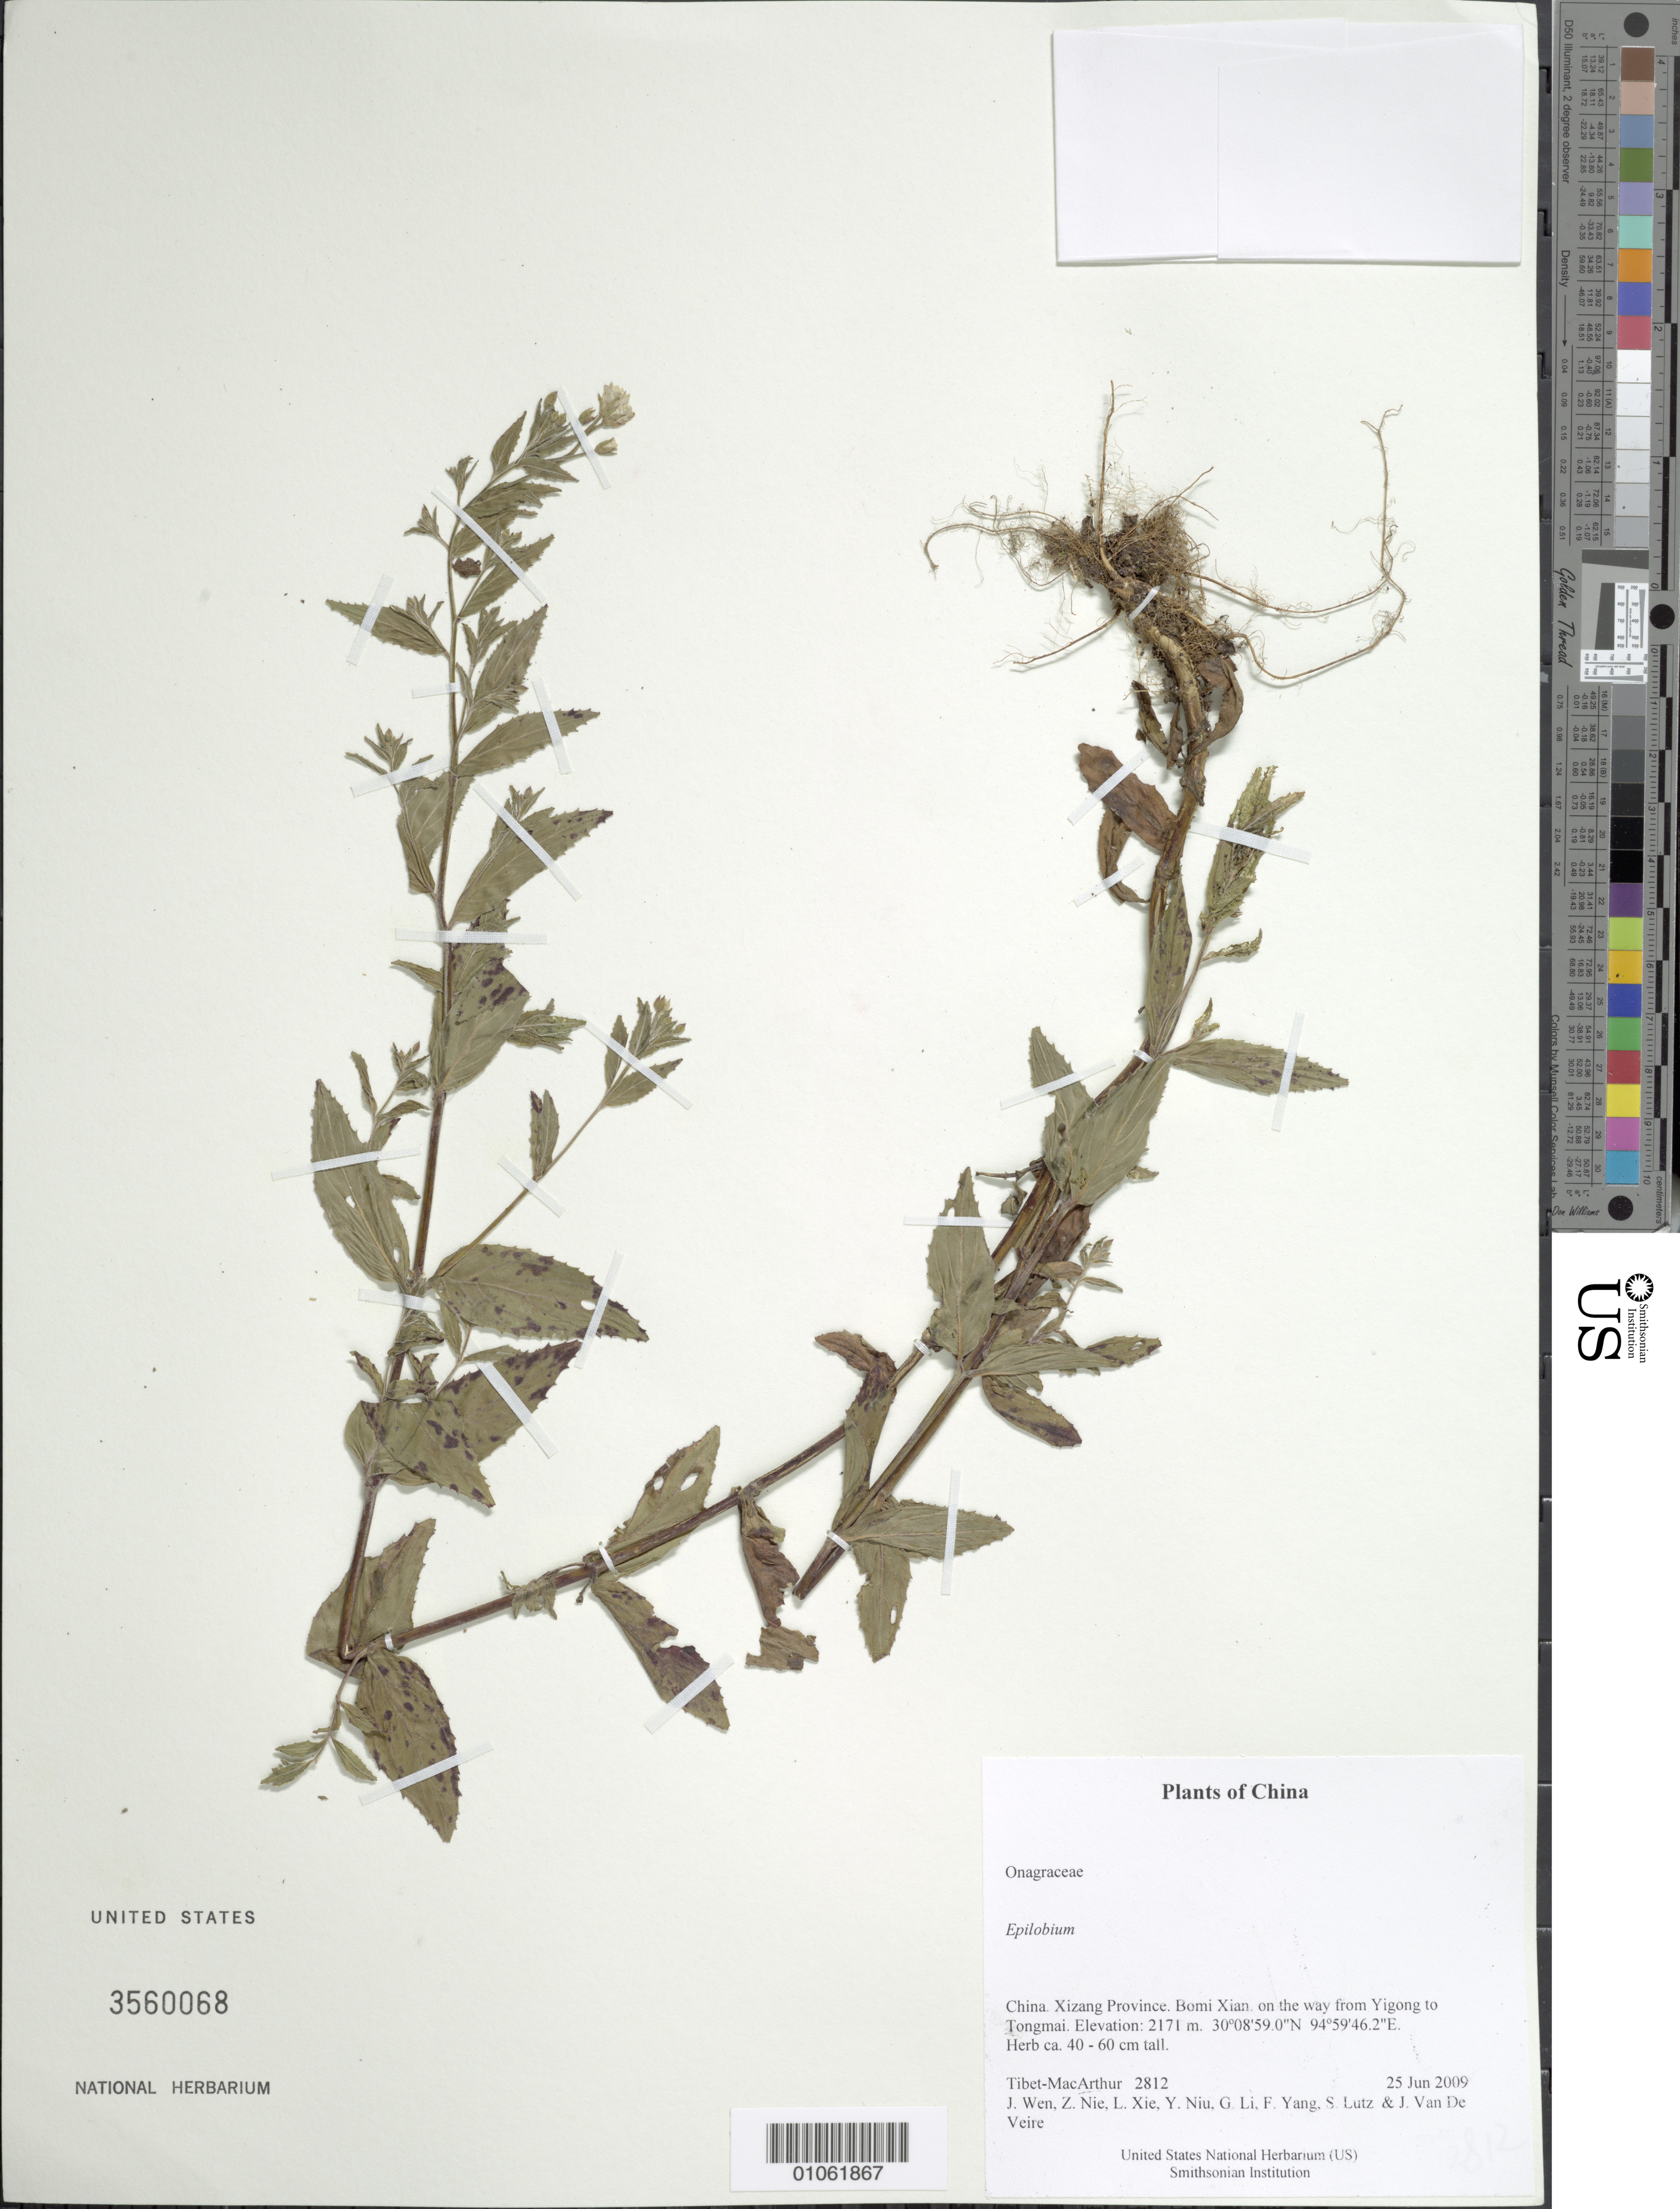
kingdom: Plantae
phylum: Tracheophyta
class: Magnoliopsida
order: Myrtales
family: Onagraceae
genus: Epilobium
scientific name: Epilobium sp.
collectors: Tibet-MacArthur, J. Wen, Z. Nie, L. Xie, Y. Niu, G. Li, F. Yang, S. Lutz & J. Van De Veire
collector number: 2812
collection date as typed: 25 Jun 2009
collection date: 2009-06-25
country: China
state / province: Xizang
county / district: Bomi Xian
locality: on the way from Yigong to Tongmai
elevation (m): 2171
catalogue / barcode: US 3560068